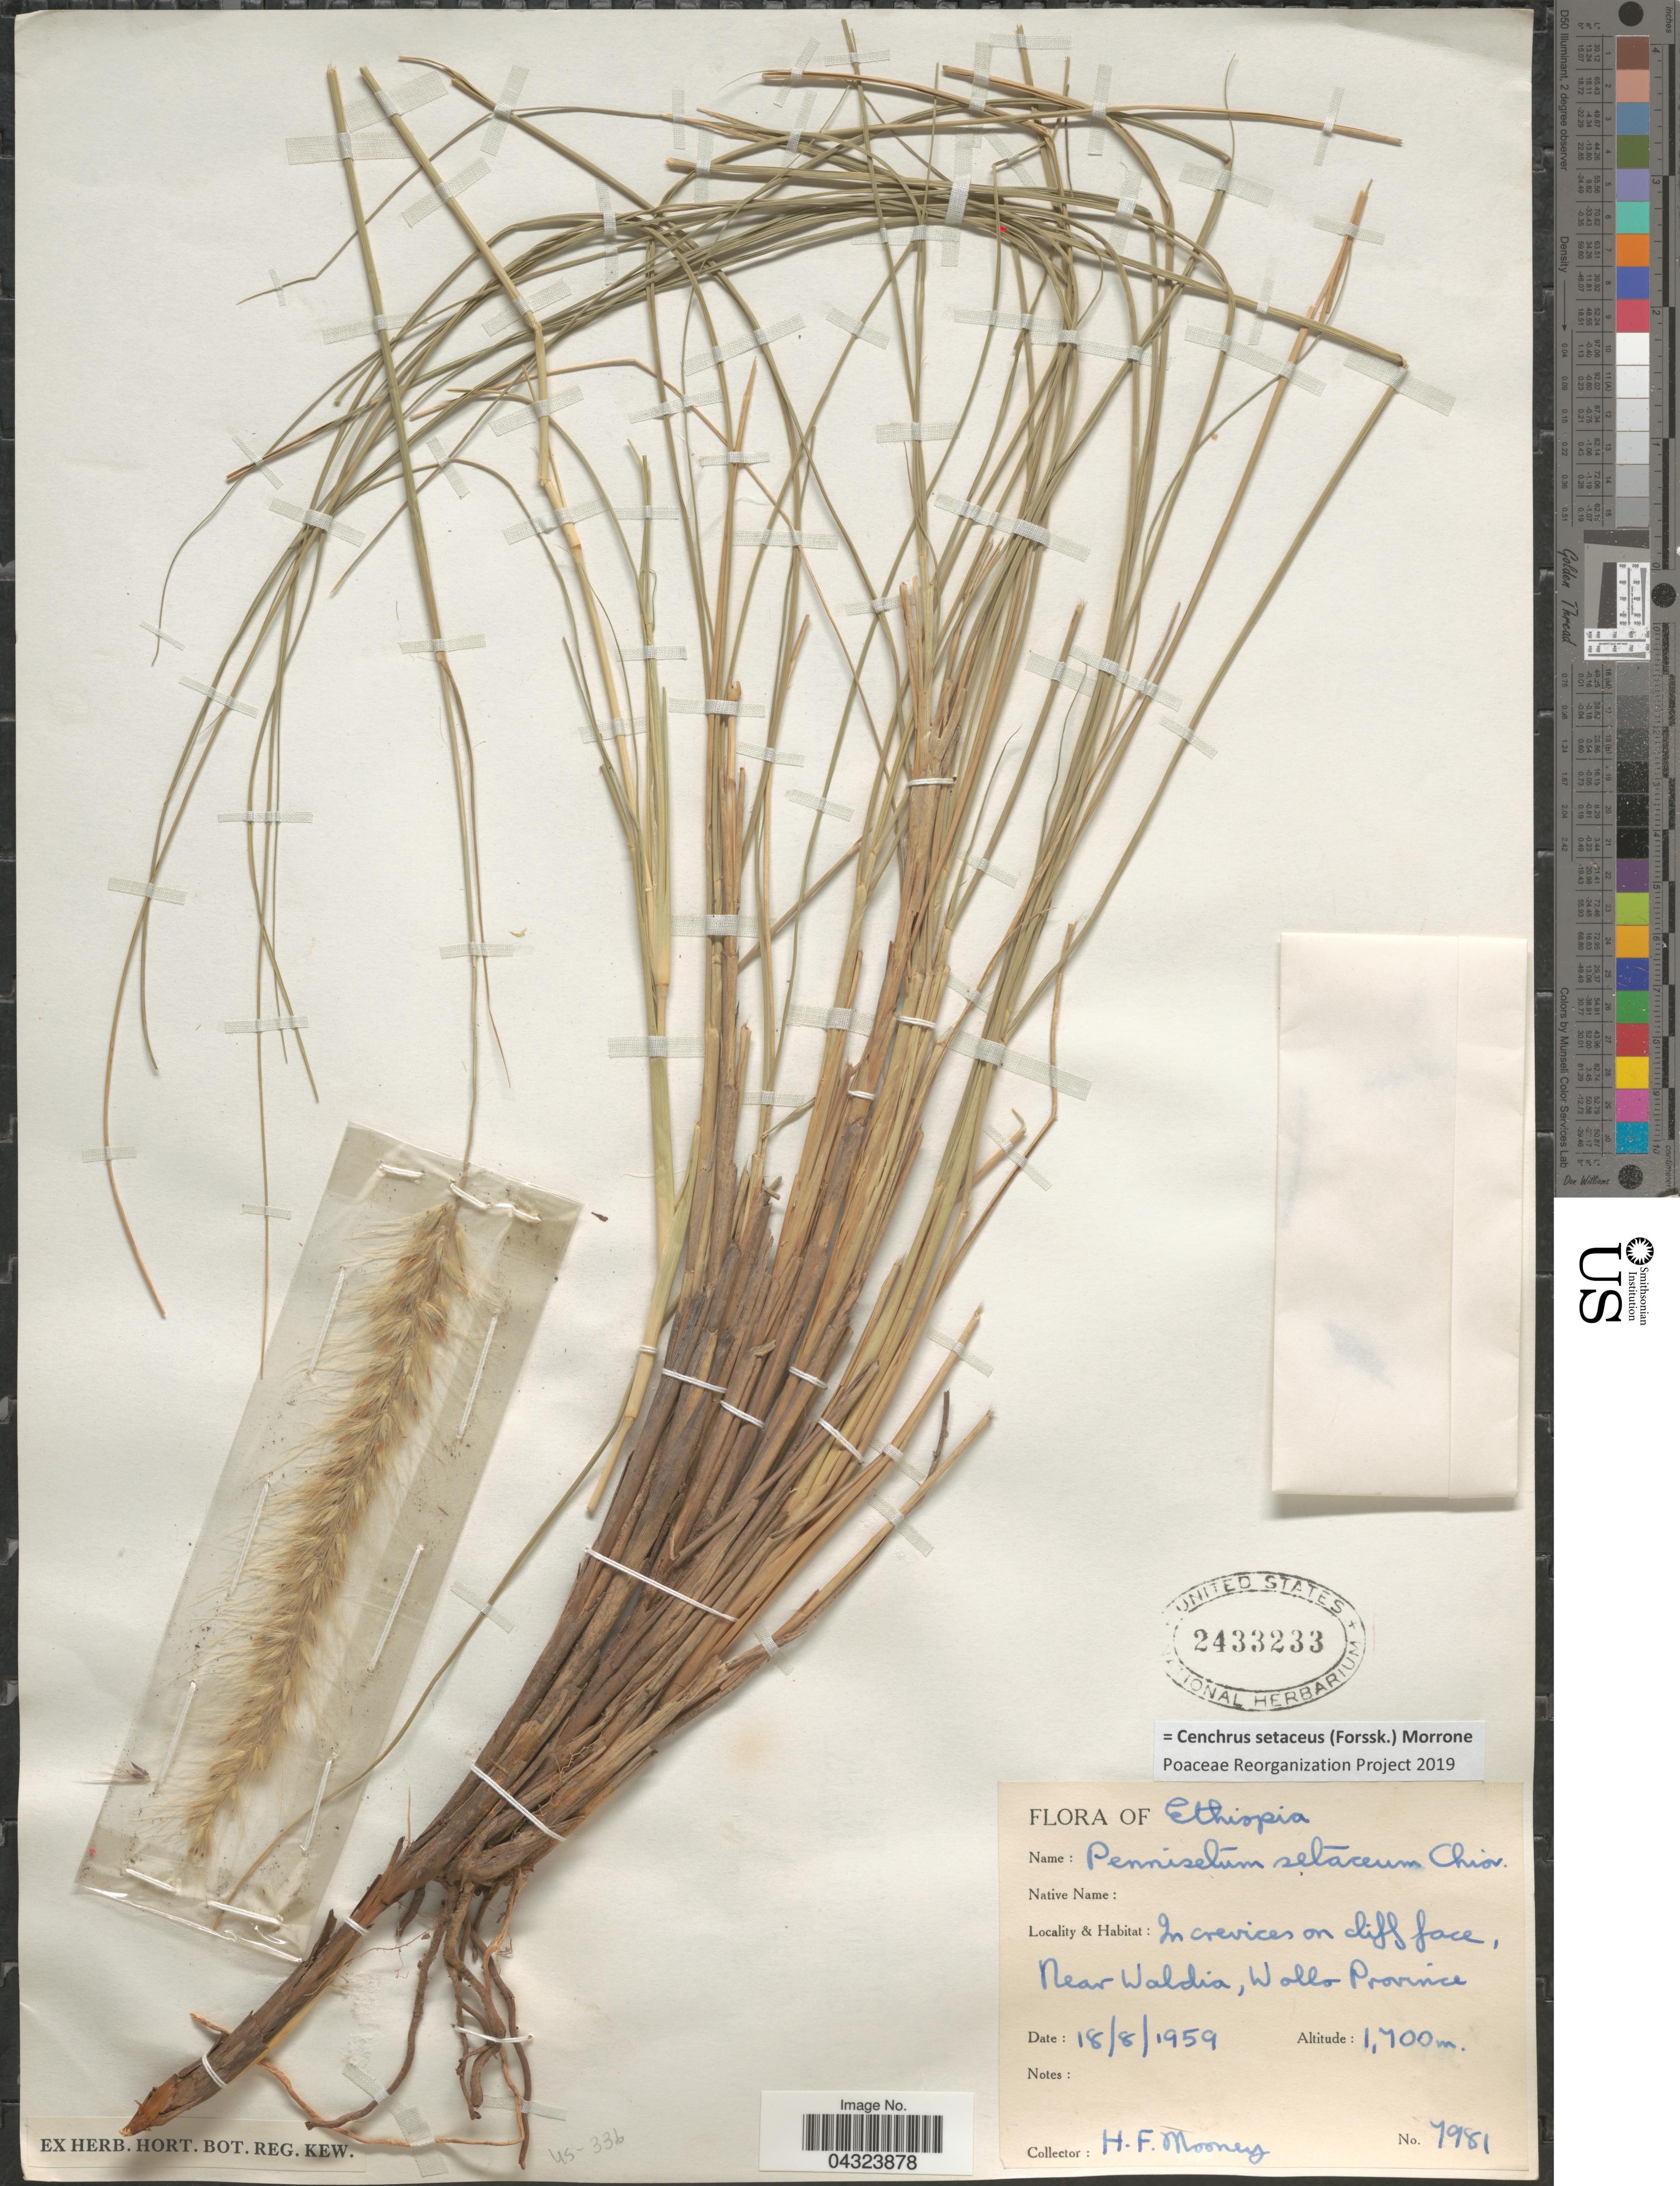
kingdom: Plantae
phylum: Tracheophyta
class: Liliopsida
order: Poales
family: Poaceae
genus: Cenchrus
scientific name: Cenchrus setaceus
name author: (Forssk.) Morrone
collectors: H. Mooney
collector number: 7981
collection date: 1959-08-18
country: Ethiopia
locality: In crevices on cliff face, Near Waldia, Wollo Province.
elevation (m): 1700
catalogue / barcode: US 2433233